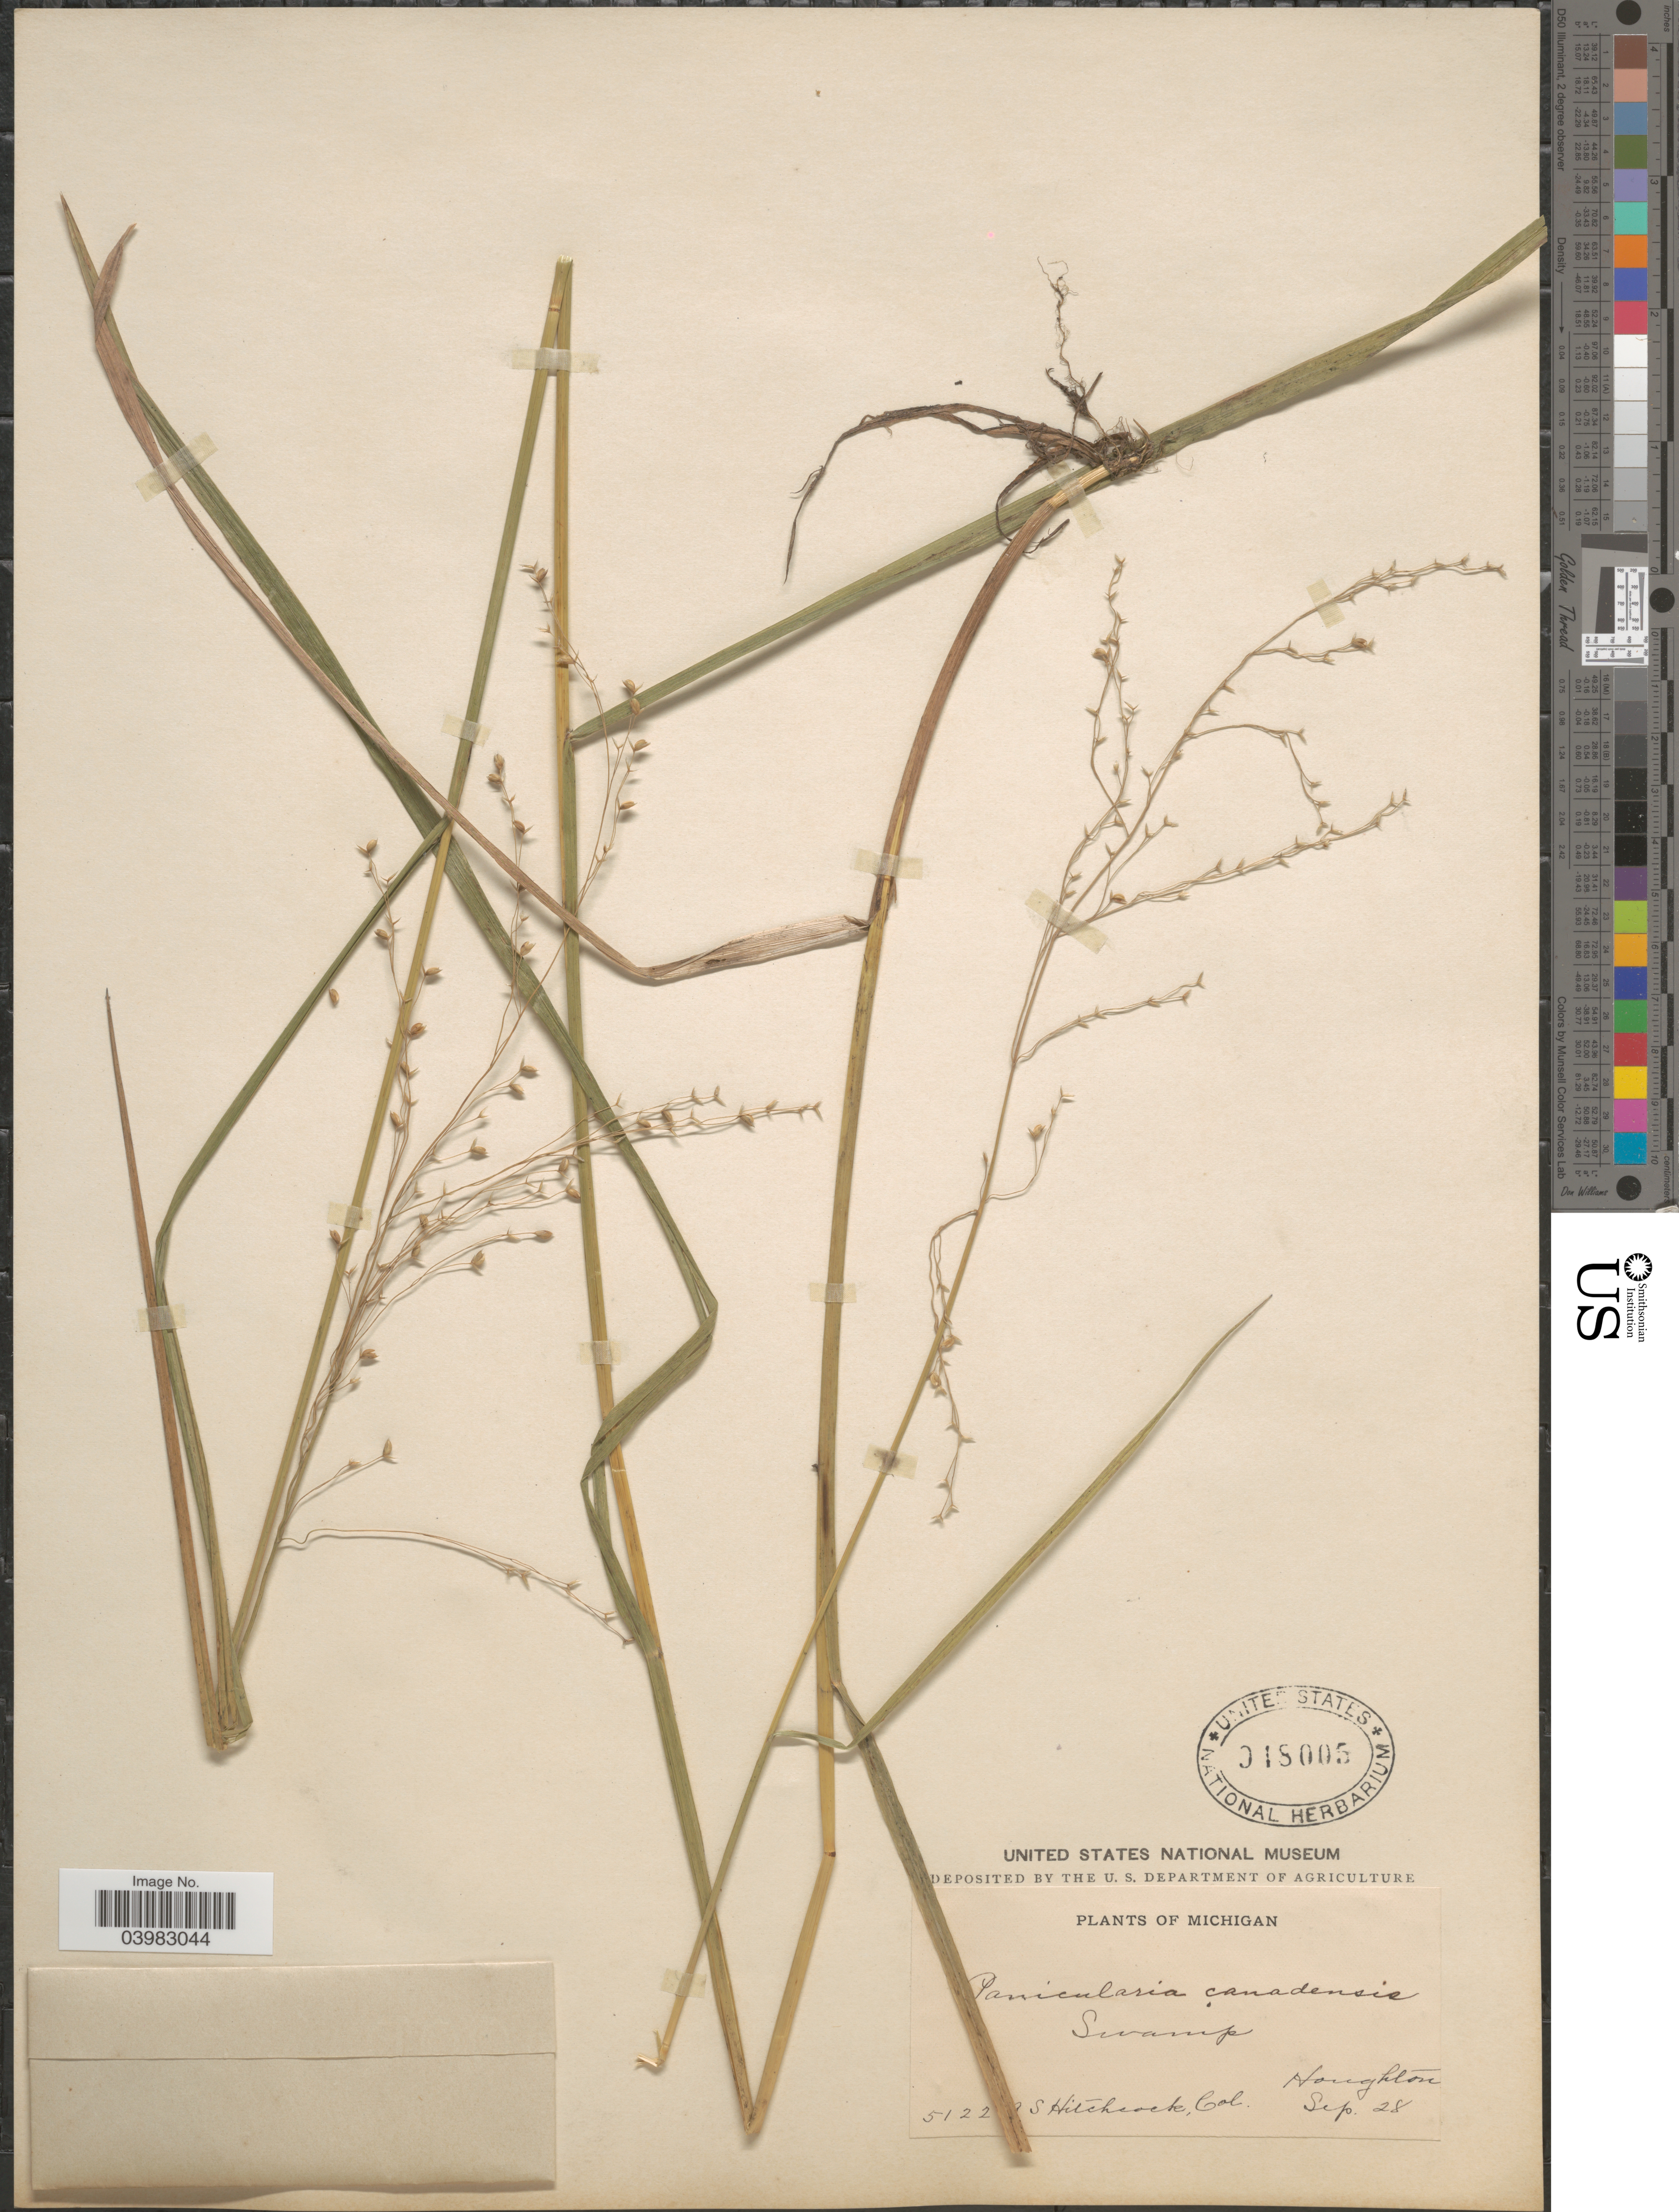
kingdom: Plantae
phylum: Tracheophyta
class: Liliopsida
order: Poales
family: Poaceae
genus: Glyceria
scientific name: Glyceria canadensis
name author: (Michx.) Trin.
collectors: A. S. Hitchcock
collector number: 5122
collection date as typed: Transcribed d/m/y: /9/28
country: United States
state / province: Michigan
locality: Houghton.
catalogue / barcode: US 48005